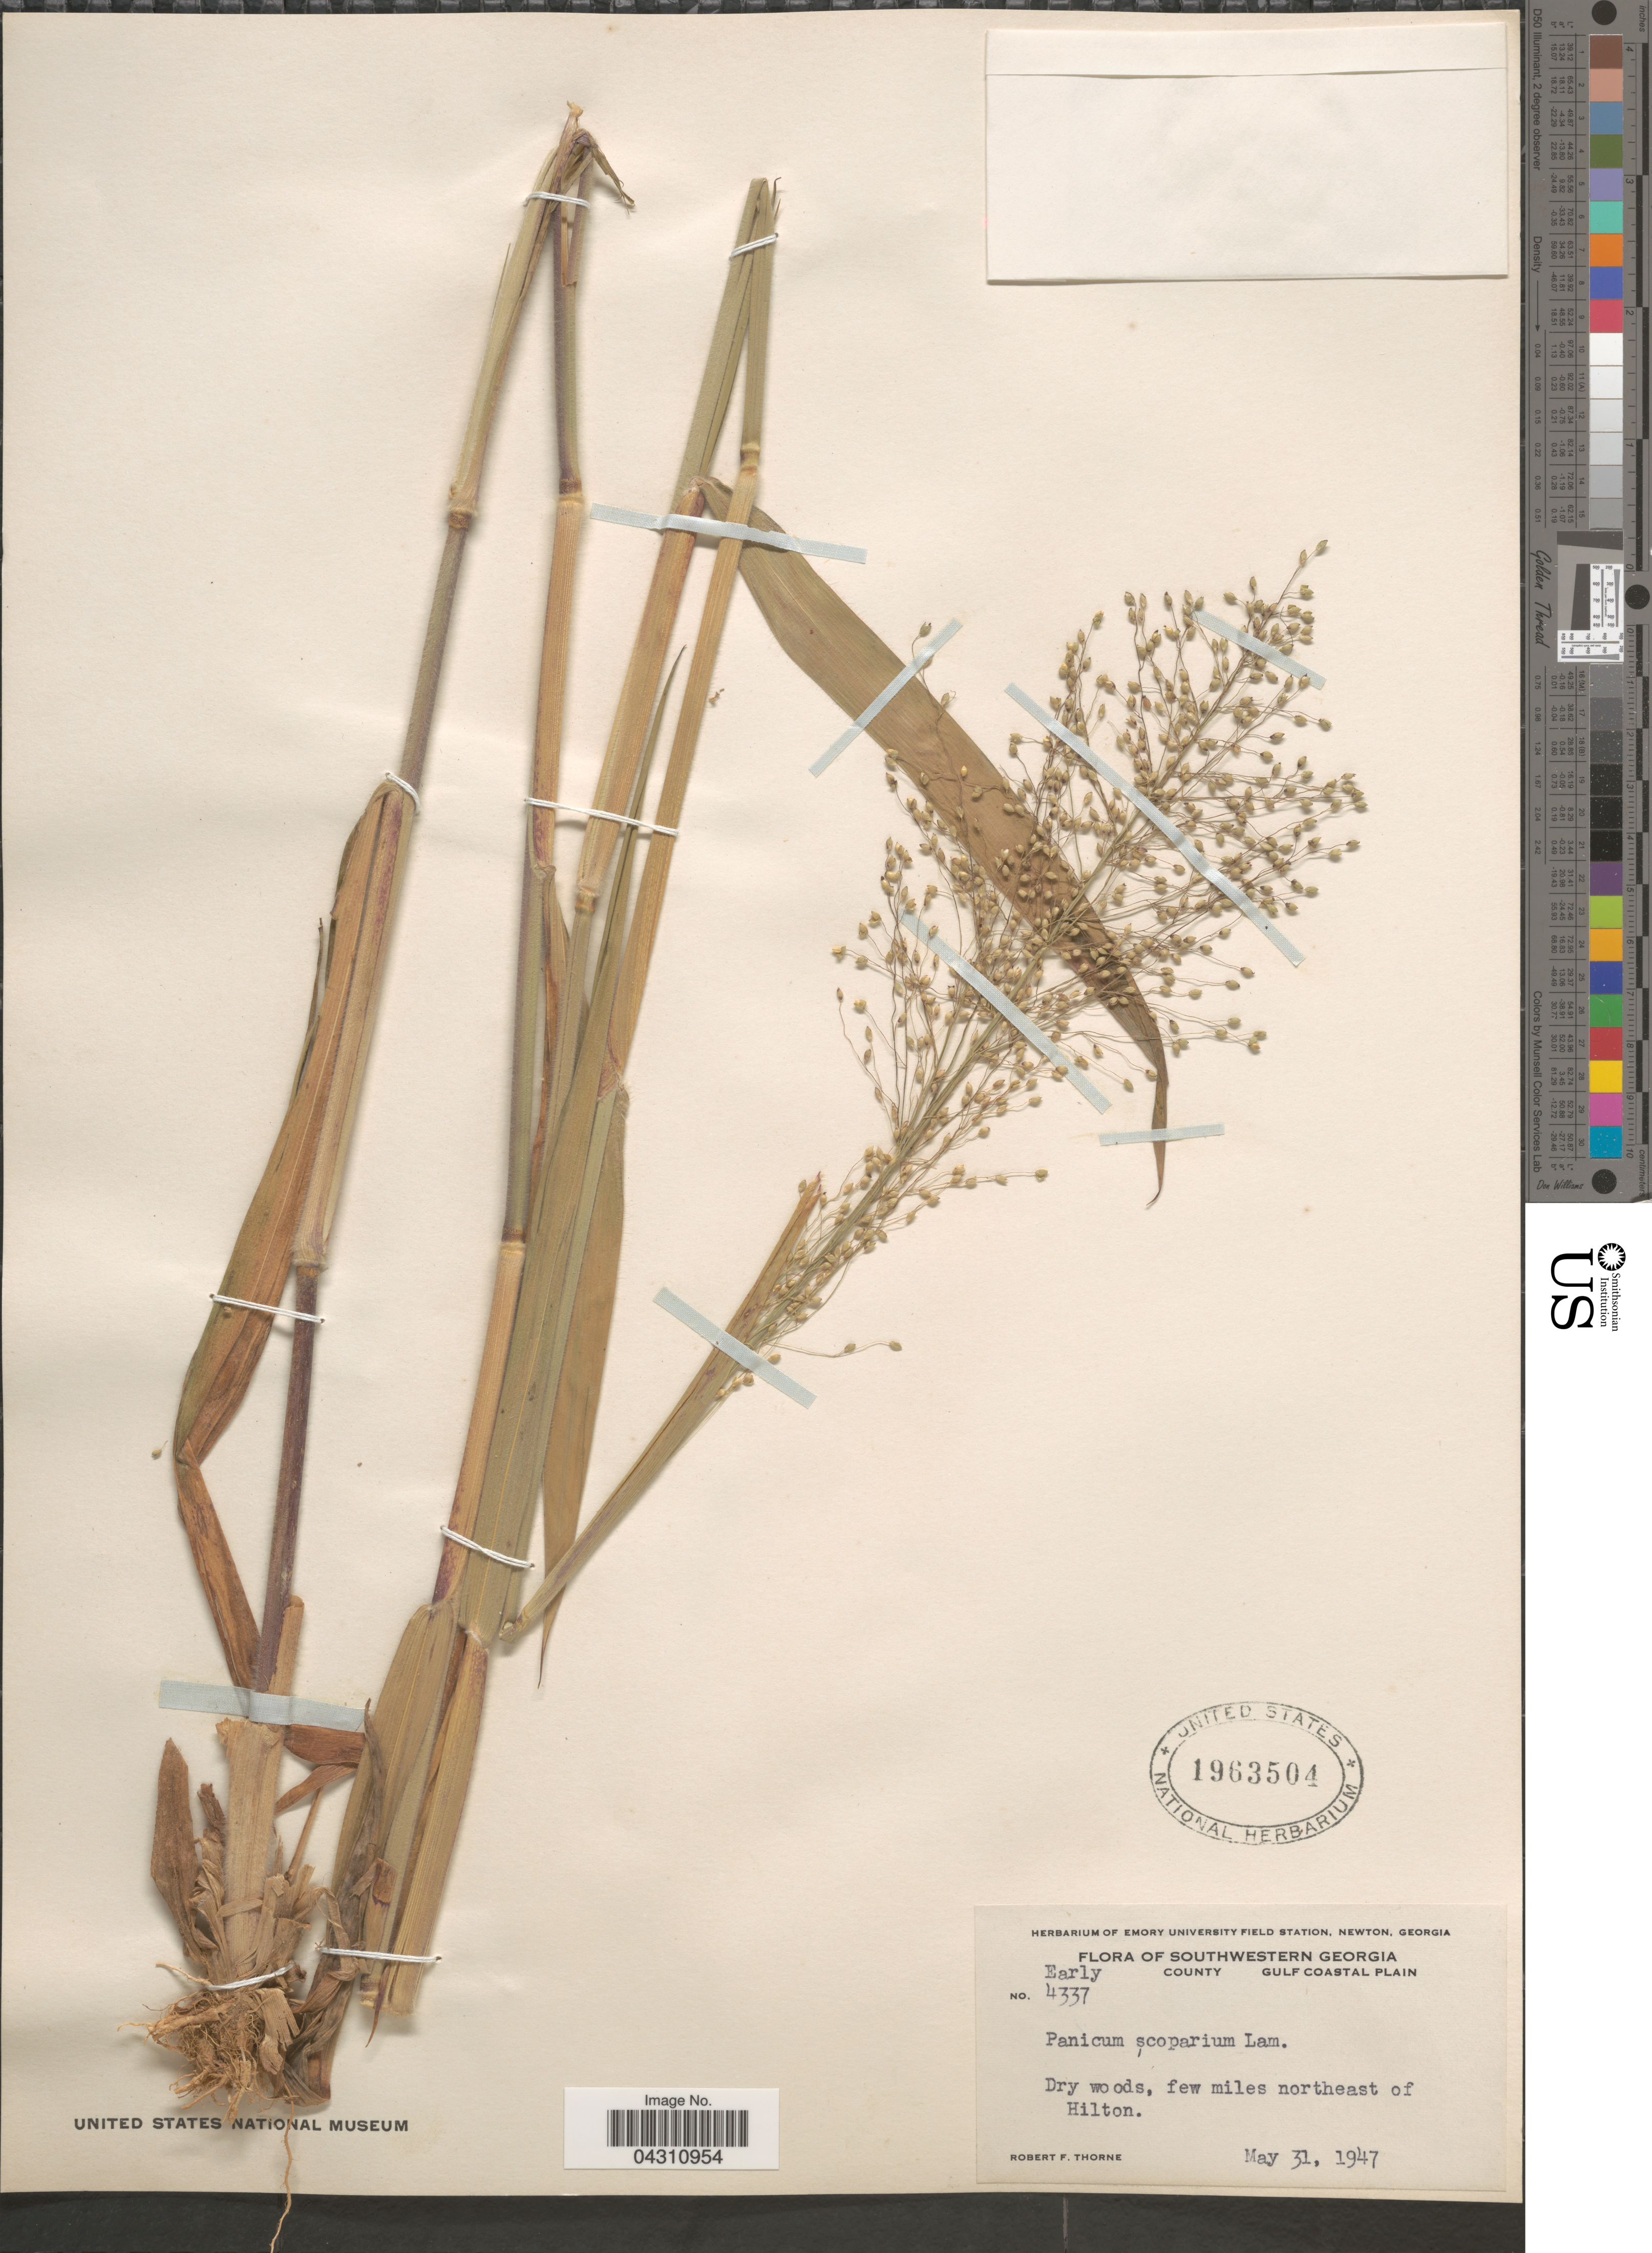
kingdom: Plantae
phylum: Tracheophyta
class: Liliopsida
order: Poales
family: Poaceae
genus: Dichanthelium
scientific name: Dichanthelium scoparium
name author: (Lam.) Gould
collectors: R. F. Thorne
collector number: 4337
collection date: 1947-05-31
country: United States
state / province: Georgia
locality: Southwestern Georgia. Early County. Gulf Coastal Plain. Dry woods, few miles northeast of Hilton.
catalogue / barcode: US 1963504